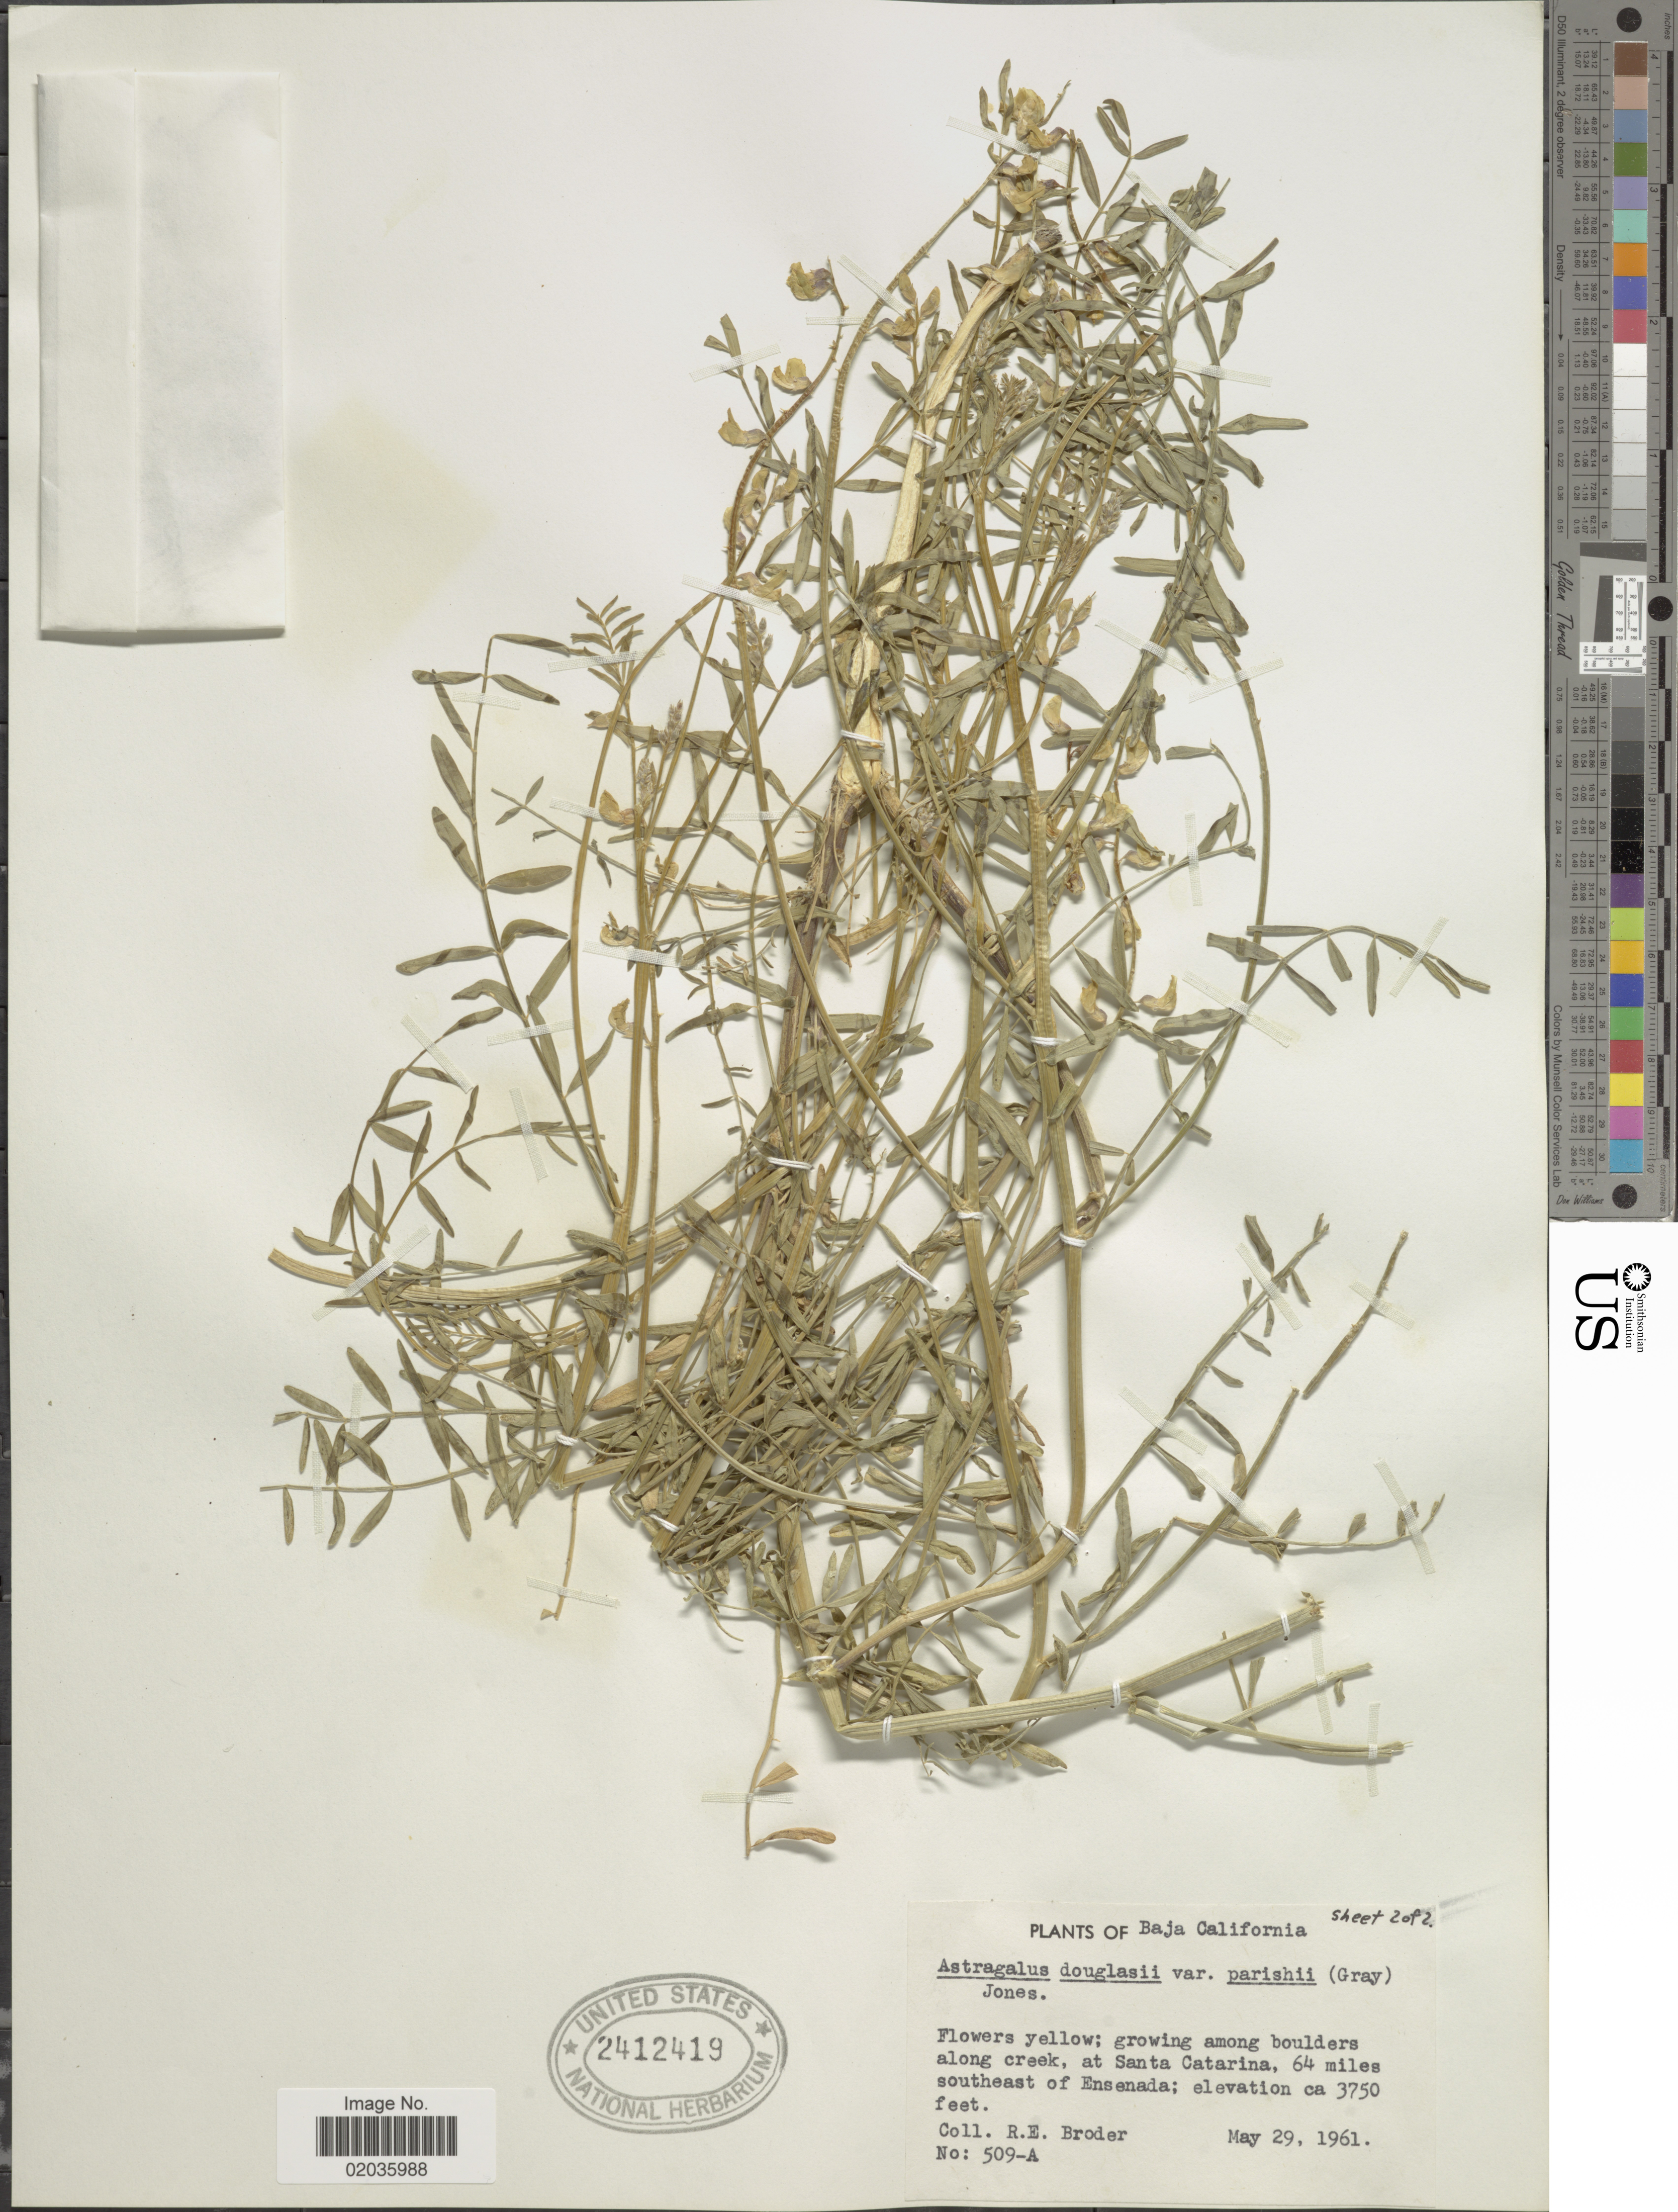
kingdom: Plantae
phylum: Tracheophyta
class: Magnoliopsida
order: Fabales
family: Fabaceae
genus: Astragalus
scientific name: Astragalus douglasii var. parishii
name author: (A. Gray) M.E. Jones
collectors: R. Broder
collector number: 509-A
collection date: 1961-05-29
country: Mexico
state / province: Baja California Norte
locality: Baja California, Along creek, at Santa Catarina, 64 miles southeast of Ensenada.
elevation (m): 1143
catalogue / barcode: US 2412419